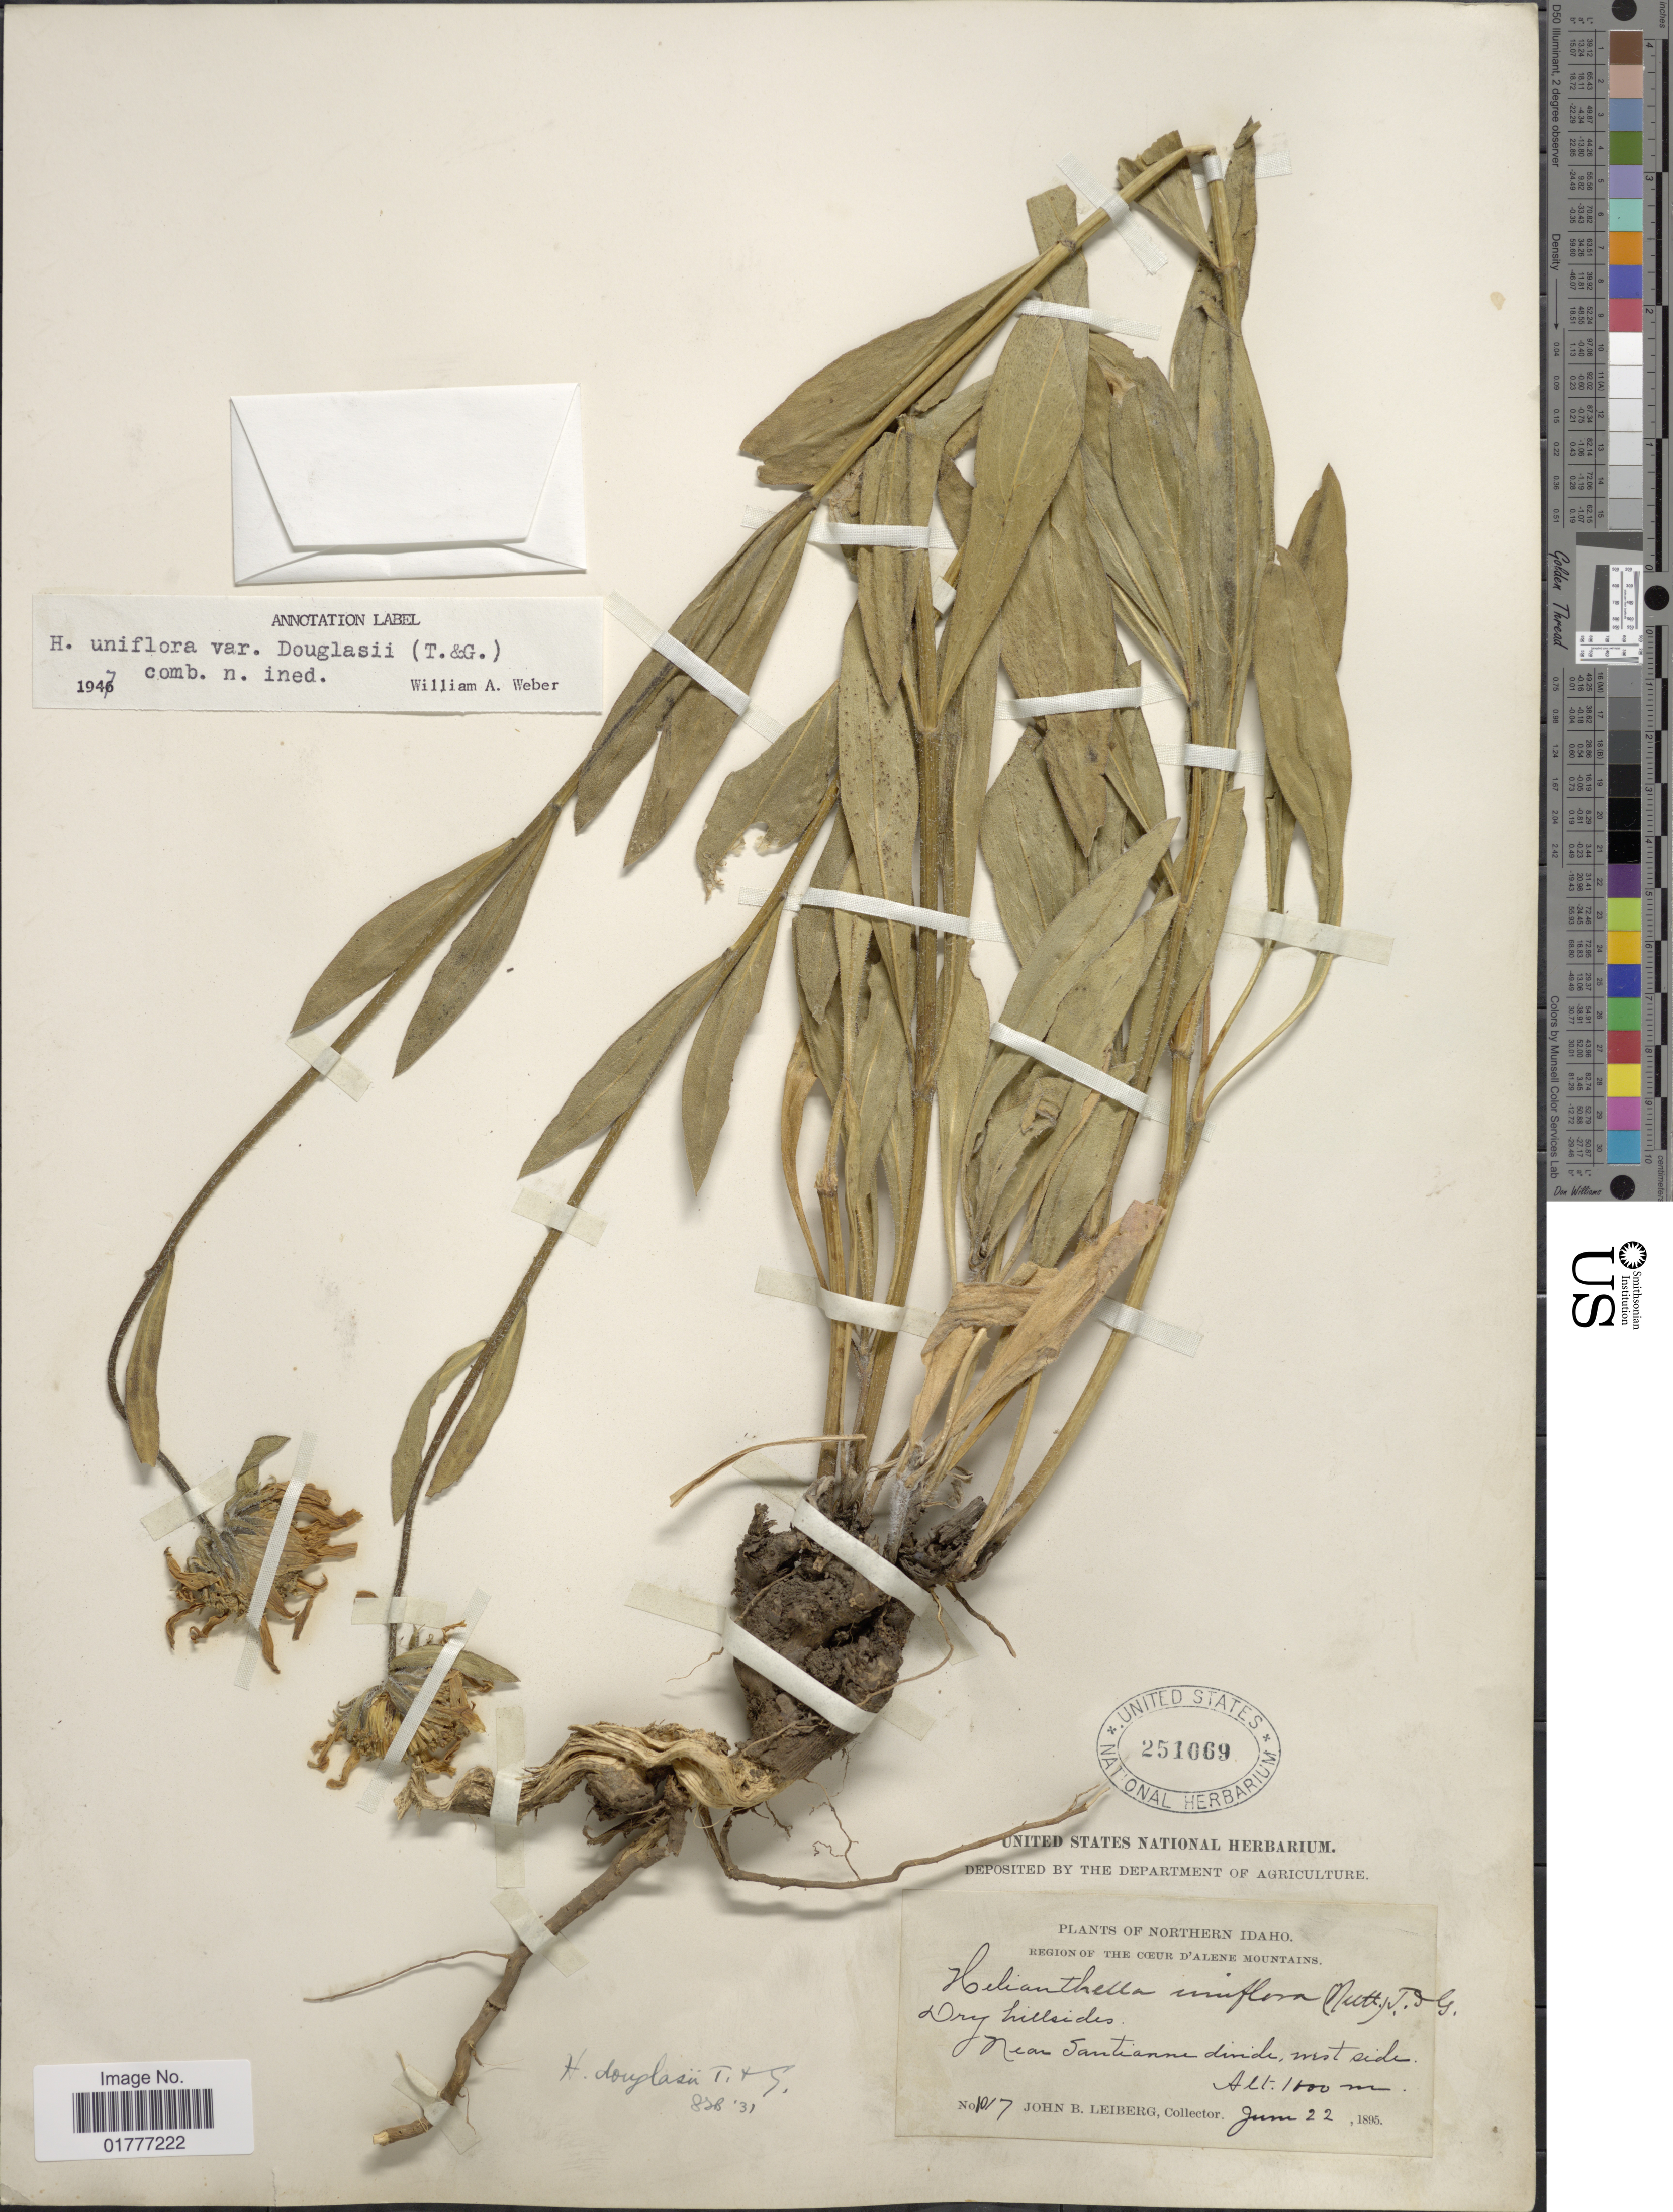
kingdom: Plantae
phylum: Tracheophyta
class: Magnoliopsida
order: Asterales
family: Asteraceae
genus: Helianthella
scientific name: Helianthella douglasii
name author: Torr. & A. Gray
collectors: J. Leiberg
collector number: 1017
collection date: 1895-06-22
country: United States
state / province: Idaho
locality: Northern Idaho. Region of the Coeur D'Alene Mountains. Near Santianne divide, west side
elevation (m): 1000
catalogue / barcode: US 251069